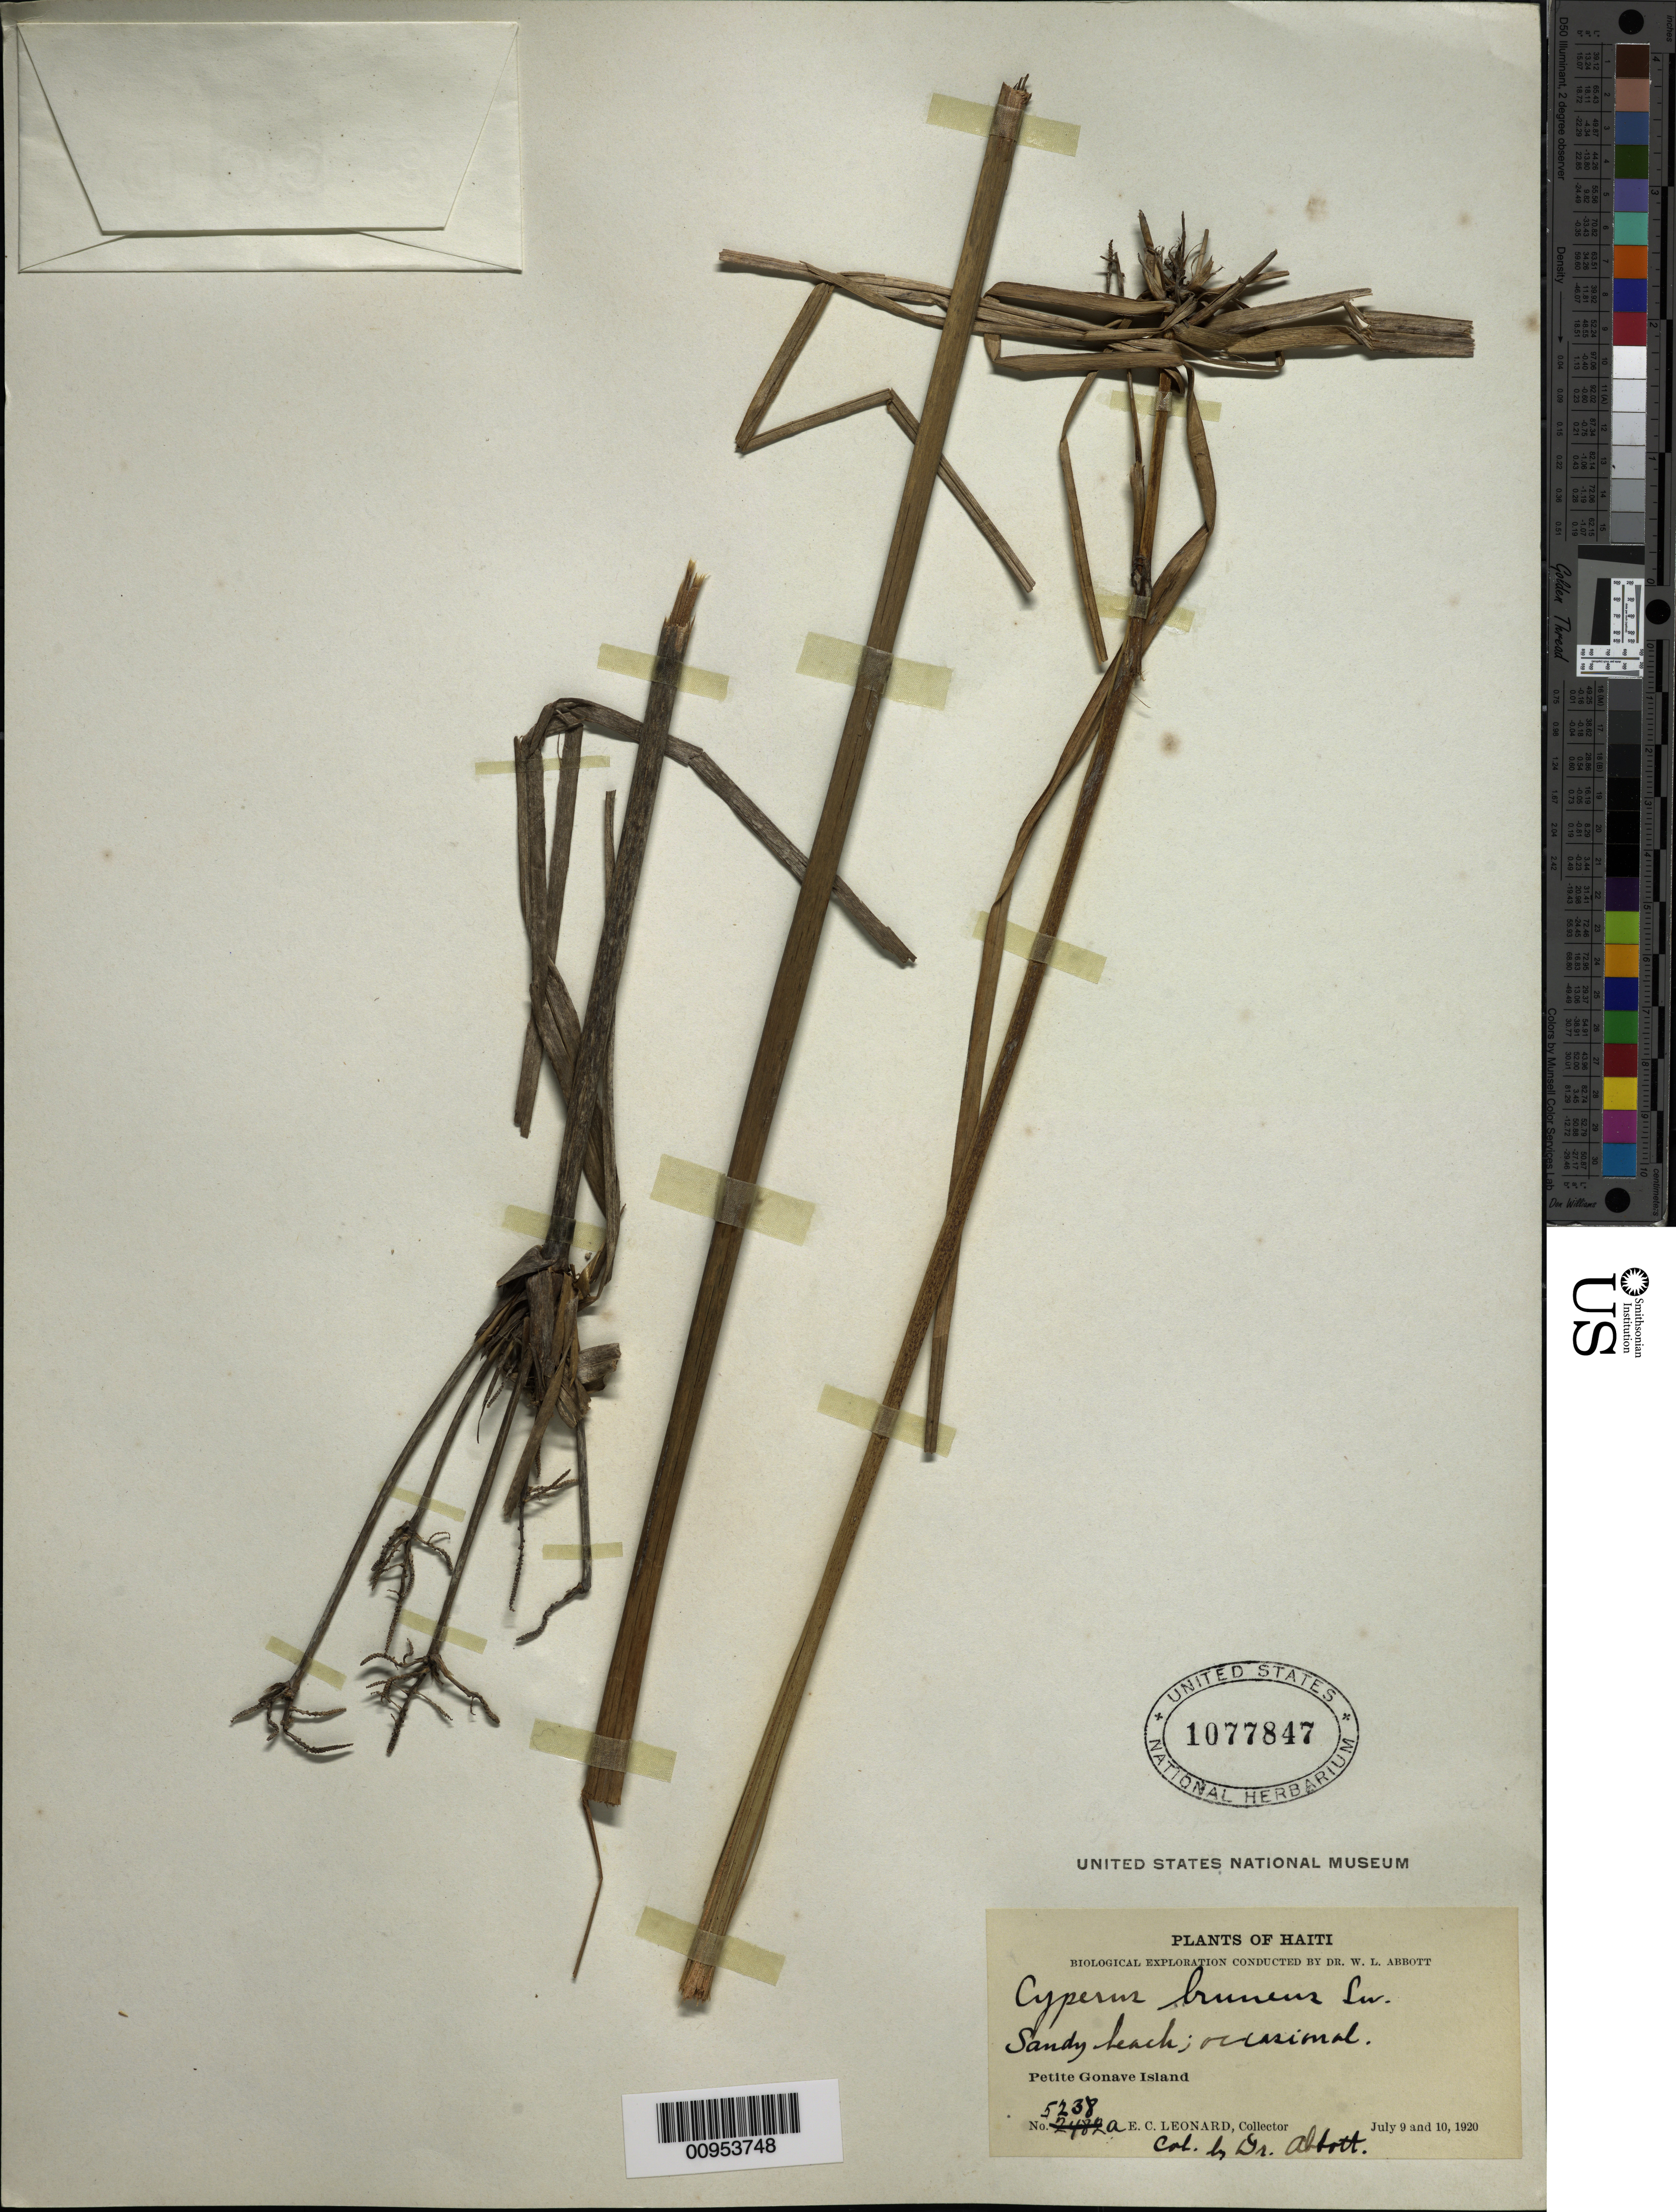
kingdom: Plantae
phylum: Tracheophyta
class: Liliopsida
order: Poales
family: Cyperaceae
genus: Cyperus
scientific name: Cyperus brunneus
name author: Sw.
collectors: W. L. Abbott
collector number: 5283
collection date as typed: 09 Jul 1929 to 10 Jul 1920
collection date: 1929-07-09/1929-07-10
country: Haiti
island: Petite Gonave Island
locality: Beach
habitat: Sandy beach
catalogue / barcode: US 1077847